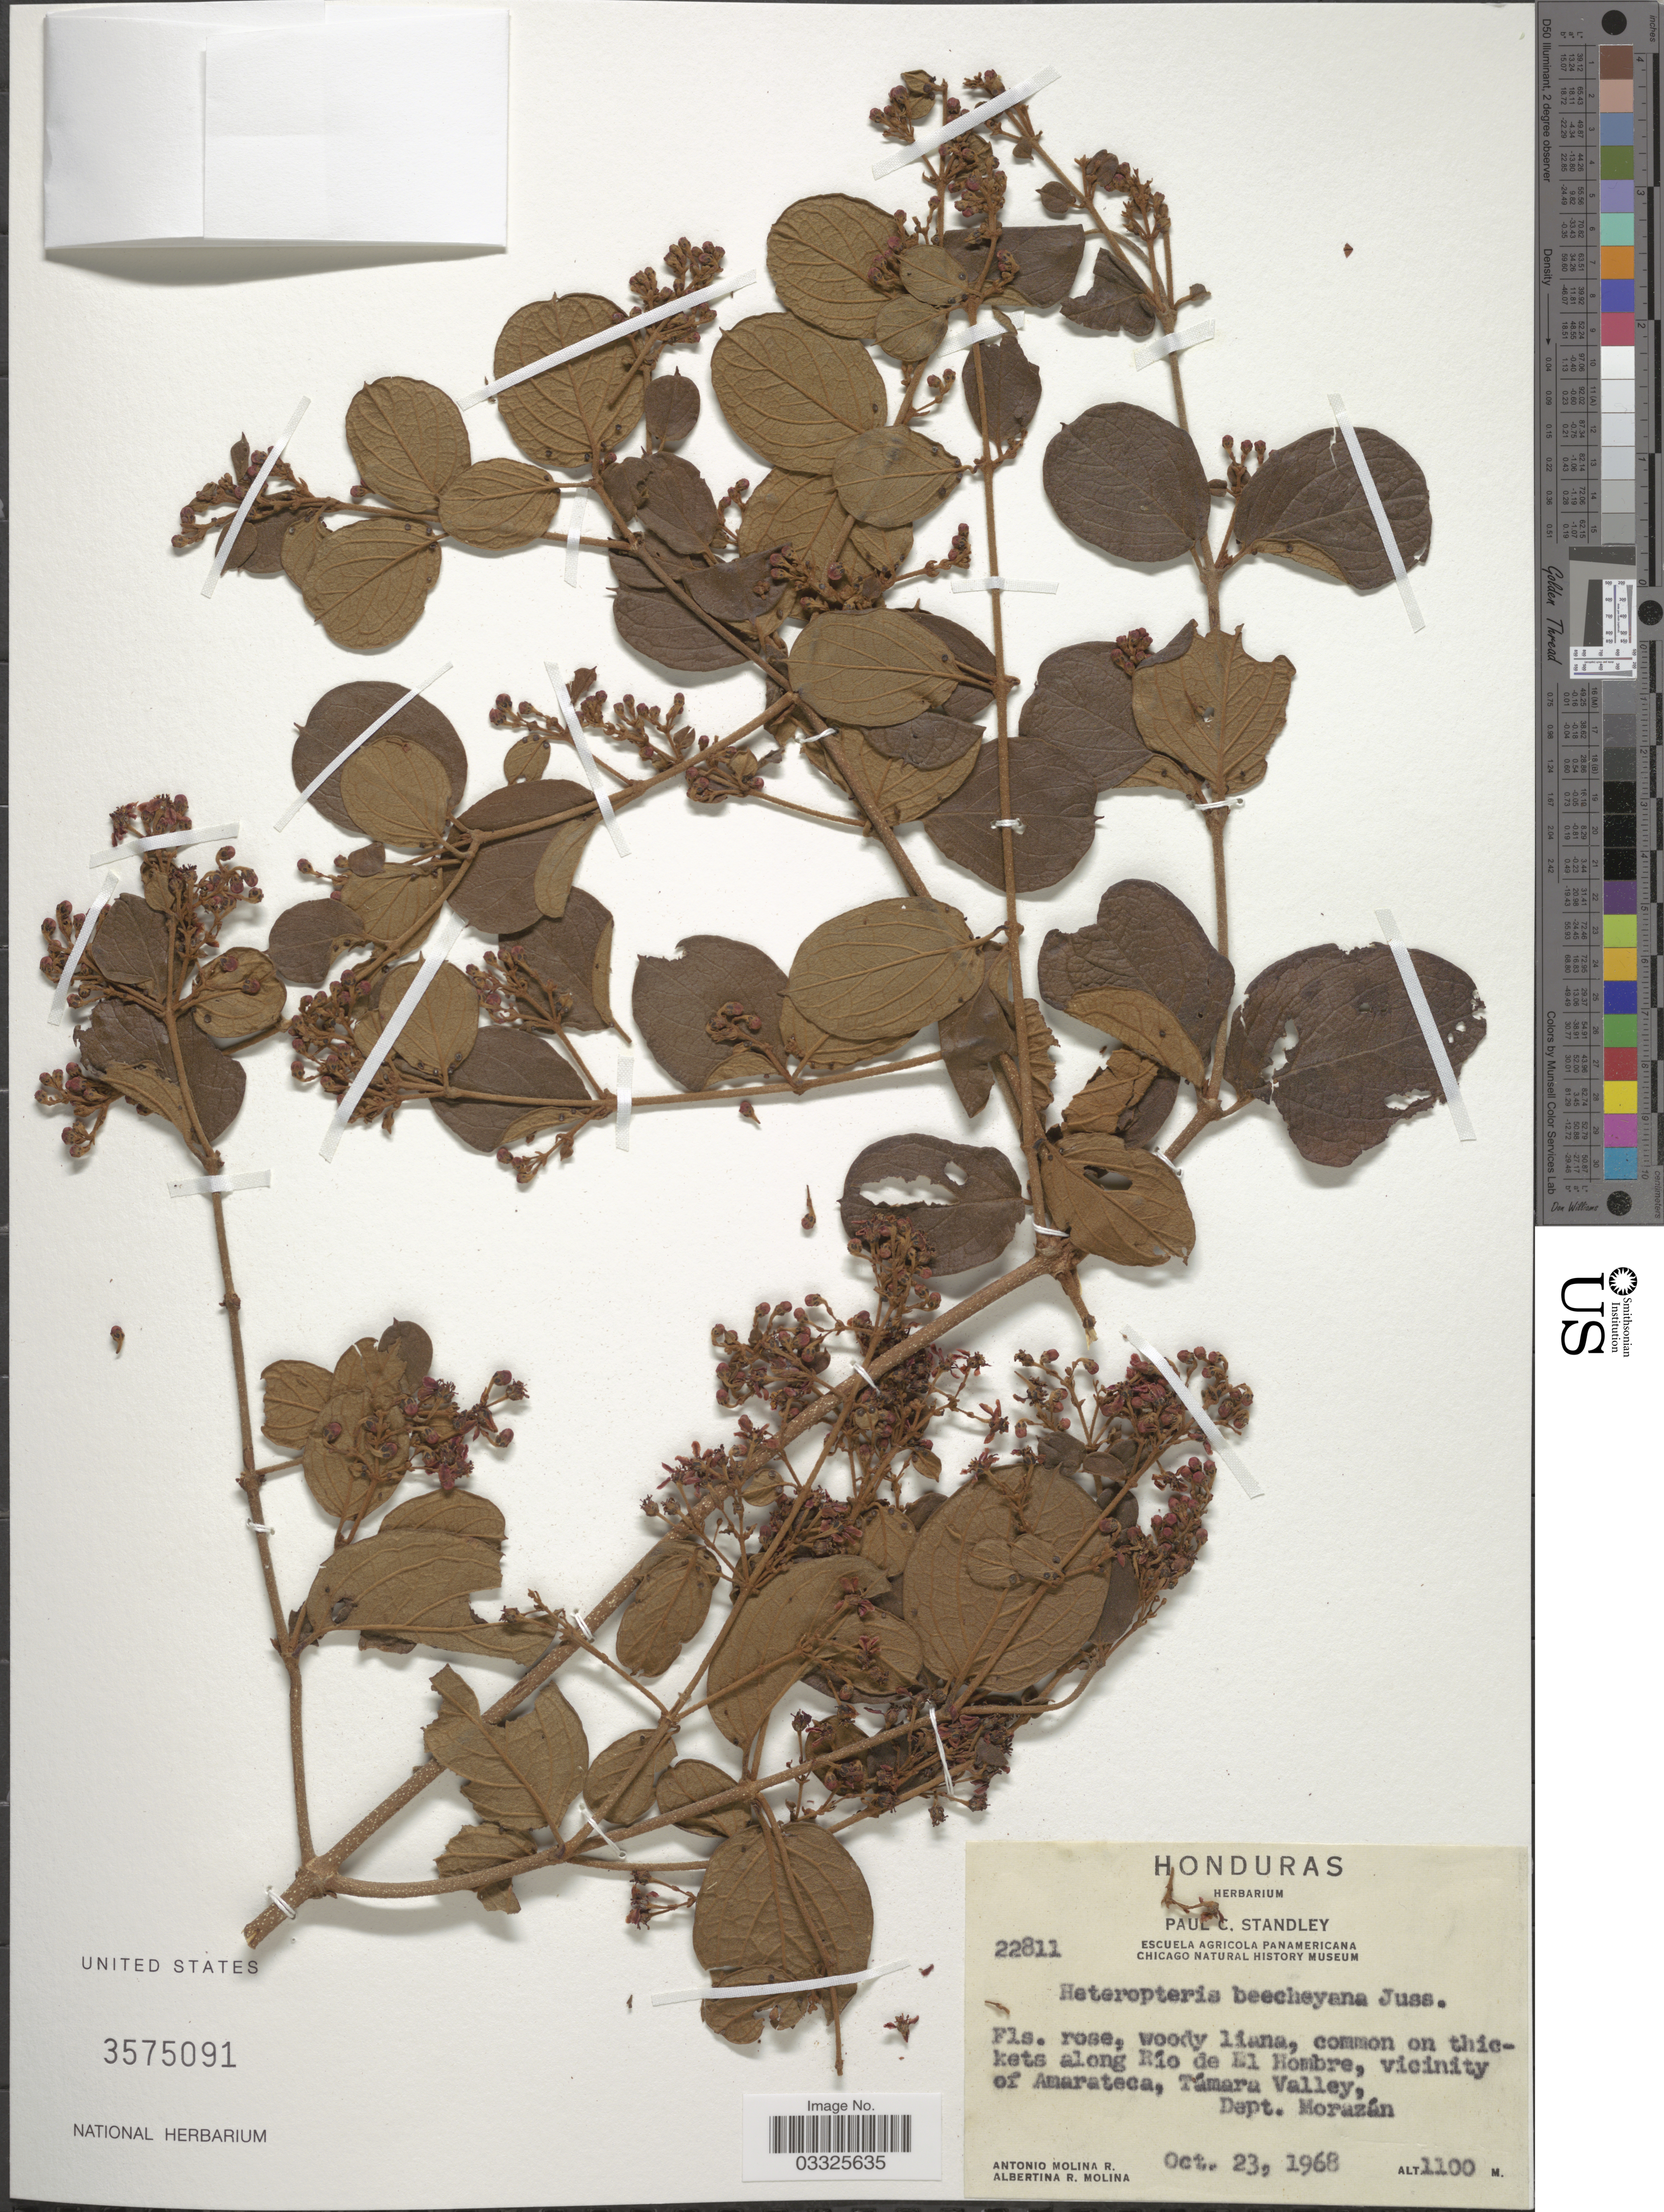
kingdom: Plantae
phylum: Tracheophyta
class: Magnoliopsida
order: Malpighiales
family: Malpighiaceae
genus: Heteropterys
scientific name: Heteropterys brachiata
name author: (L.) DC.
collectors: A. Molina R. & A. R. Molina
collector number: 22811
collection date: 1968-10-23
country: Honduras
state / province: Fco. Morazán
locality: Common on thickets along Río de El Hombre, vicinity of Amarateca, Támara Valley, Dept. Morazán.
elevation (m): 1100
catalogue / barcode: US 3575091